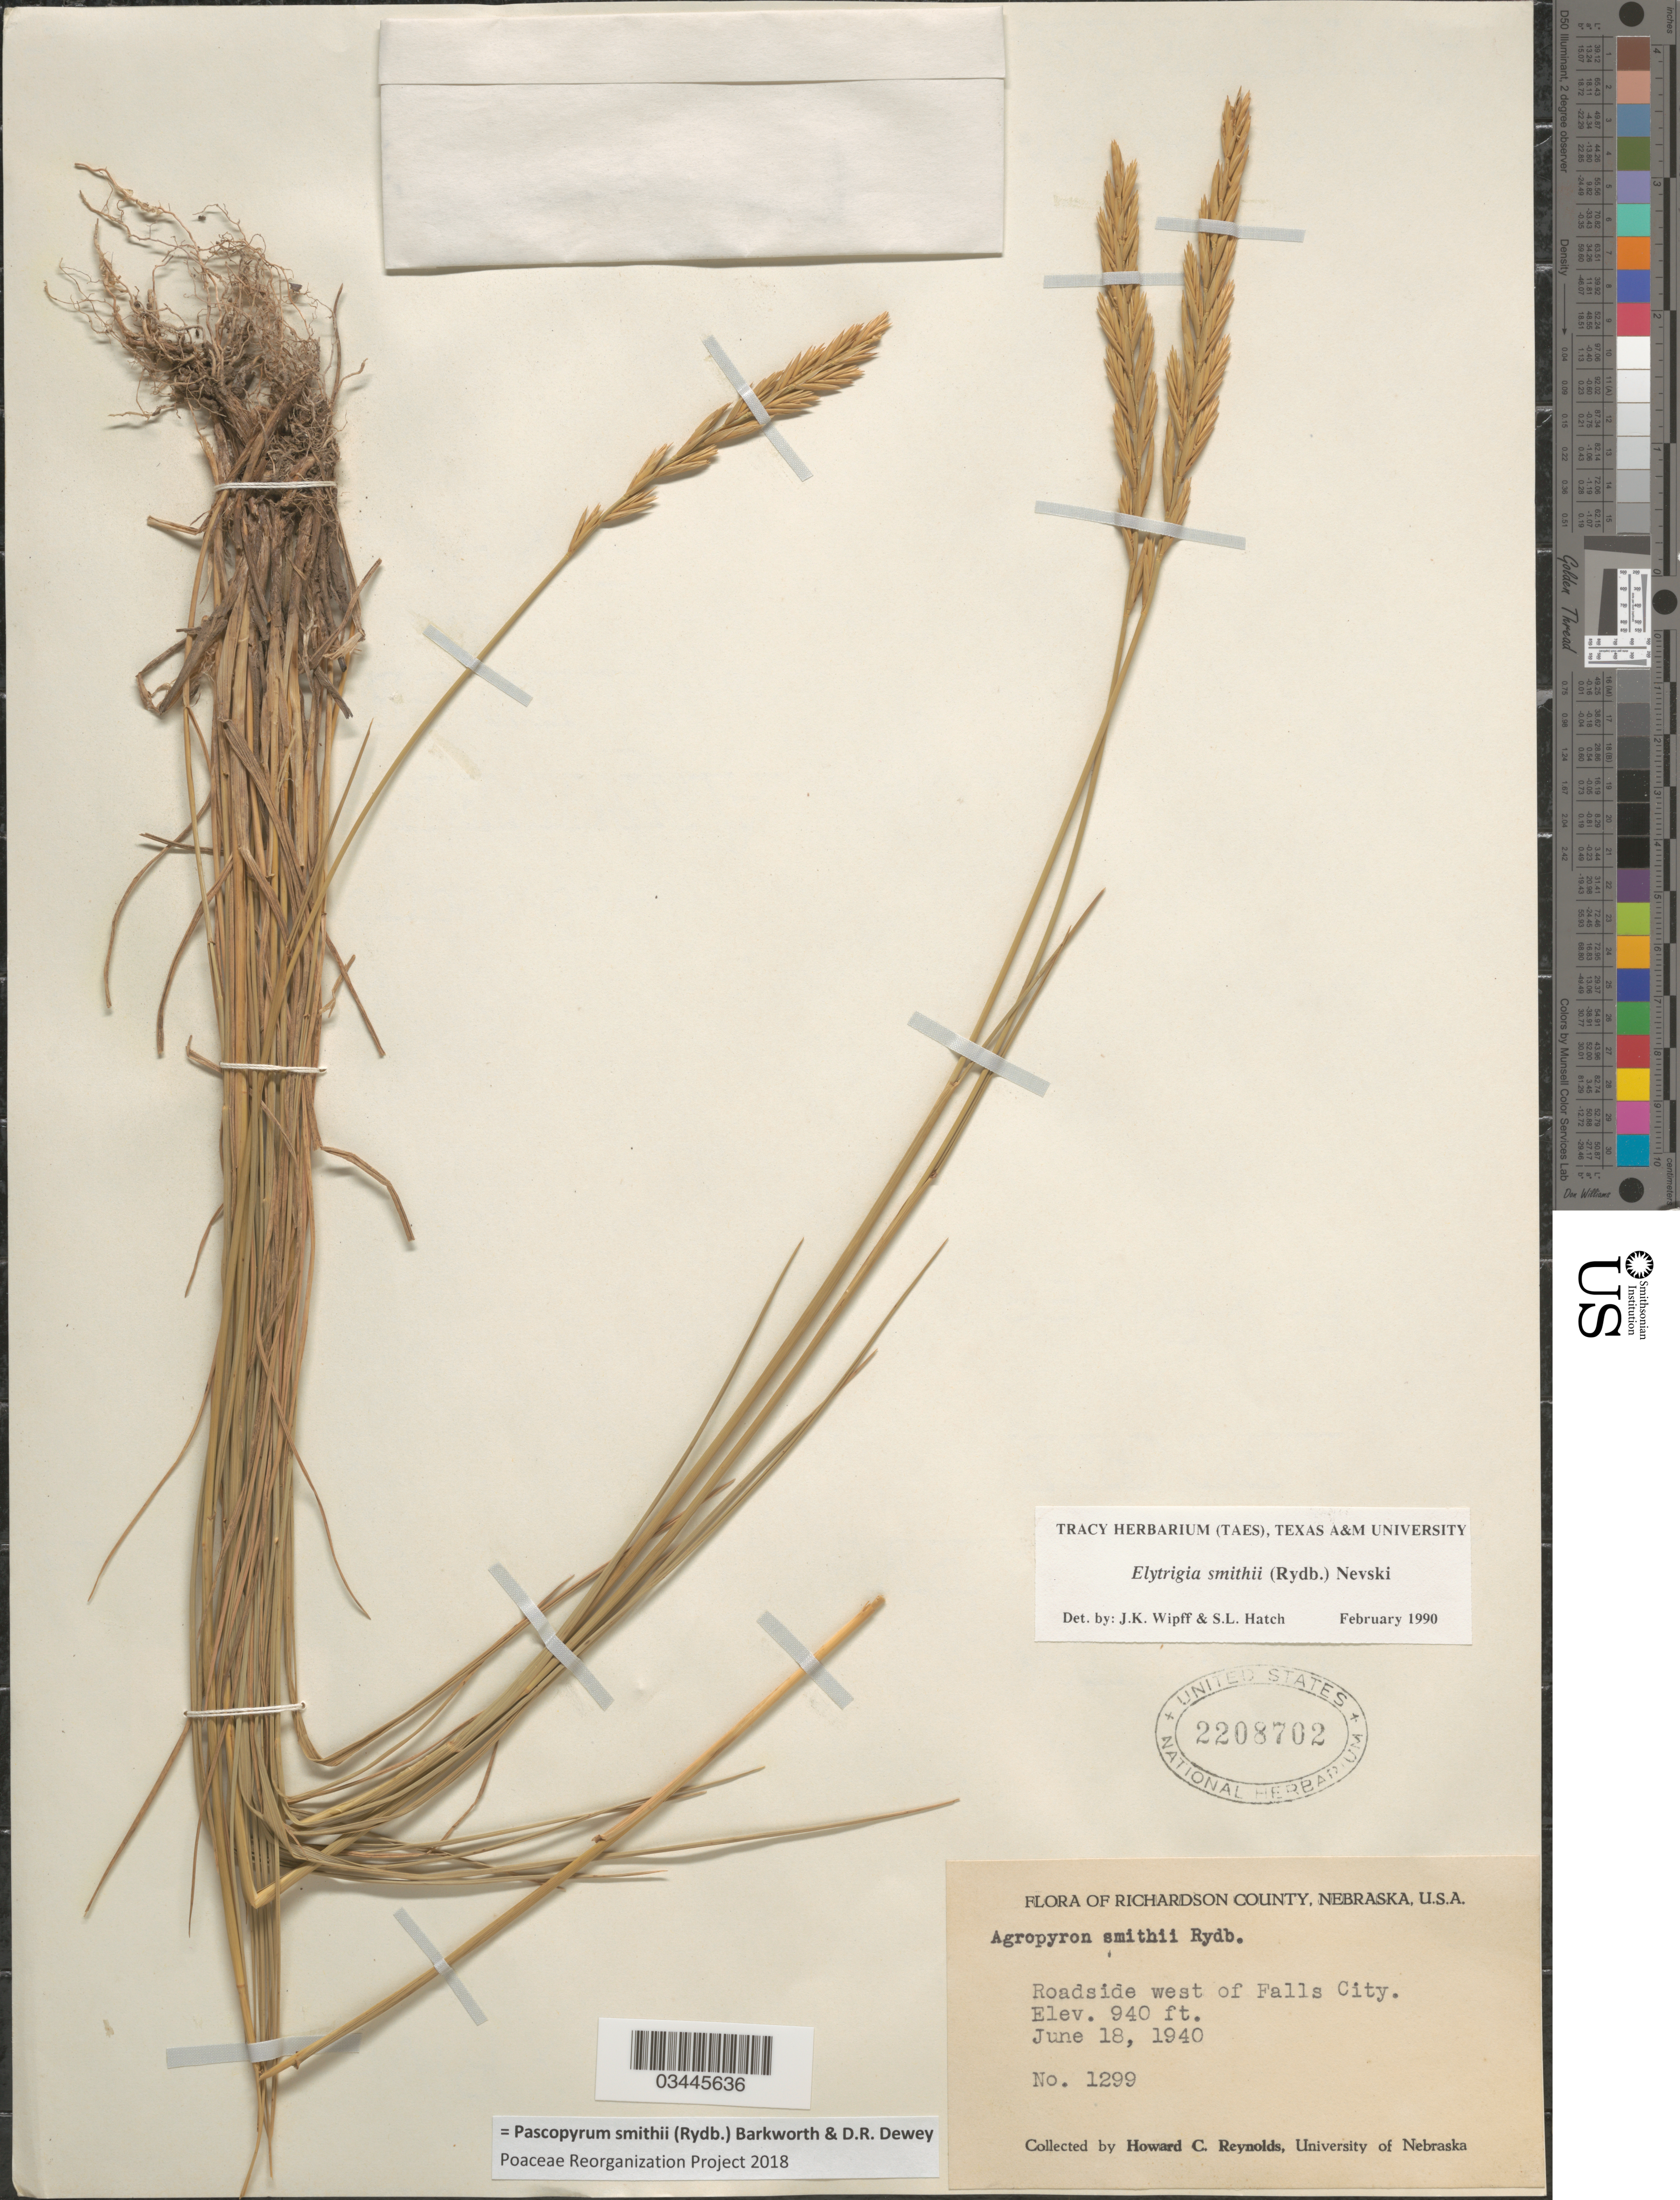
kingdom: Plantae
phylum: Tracheophyta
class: Liliopsida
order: Poales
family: Poaceae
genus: Pascopyrum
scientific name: Pascopyrum smithii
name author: (Rydb.) Barkworth & Dewey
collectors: H. Reynolds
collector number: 1299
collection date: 1940-06-18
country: United States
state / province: Nebraska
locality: Richardson County. Roadside west of Falls City.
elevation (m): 287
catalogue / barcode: US 2208702